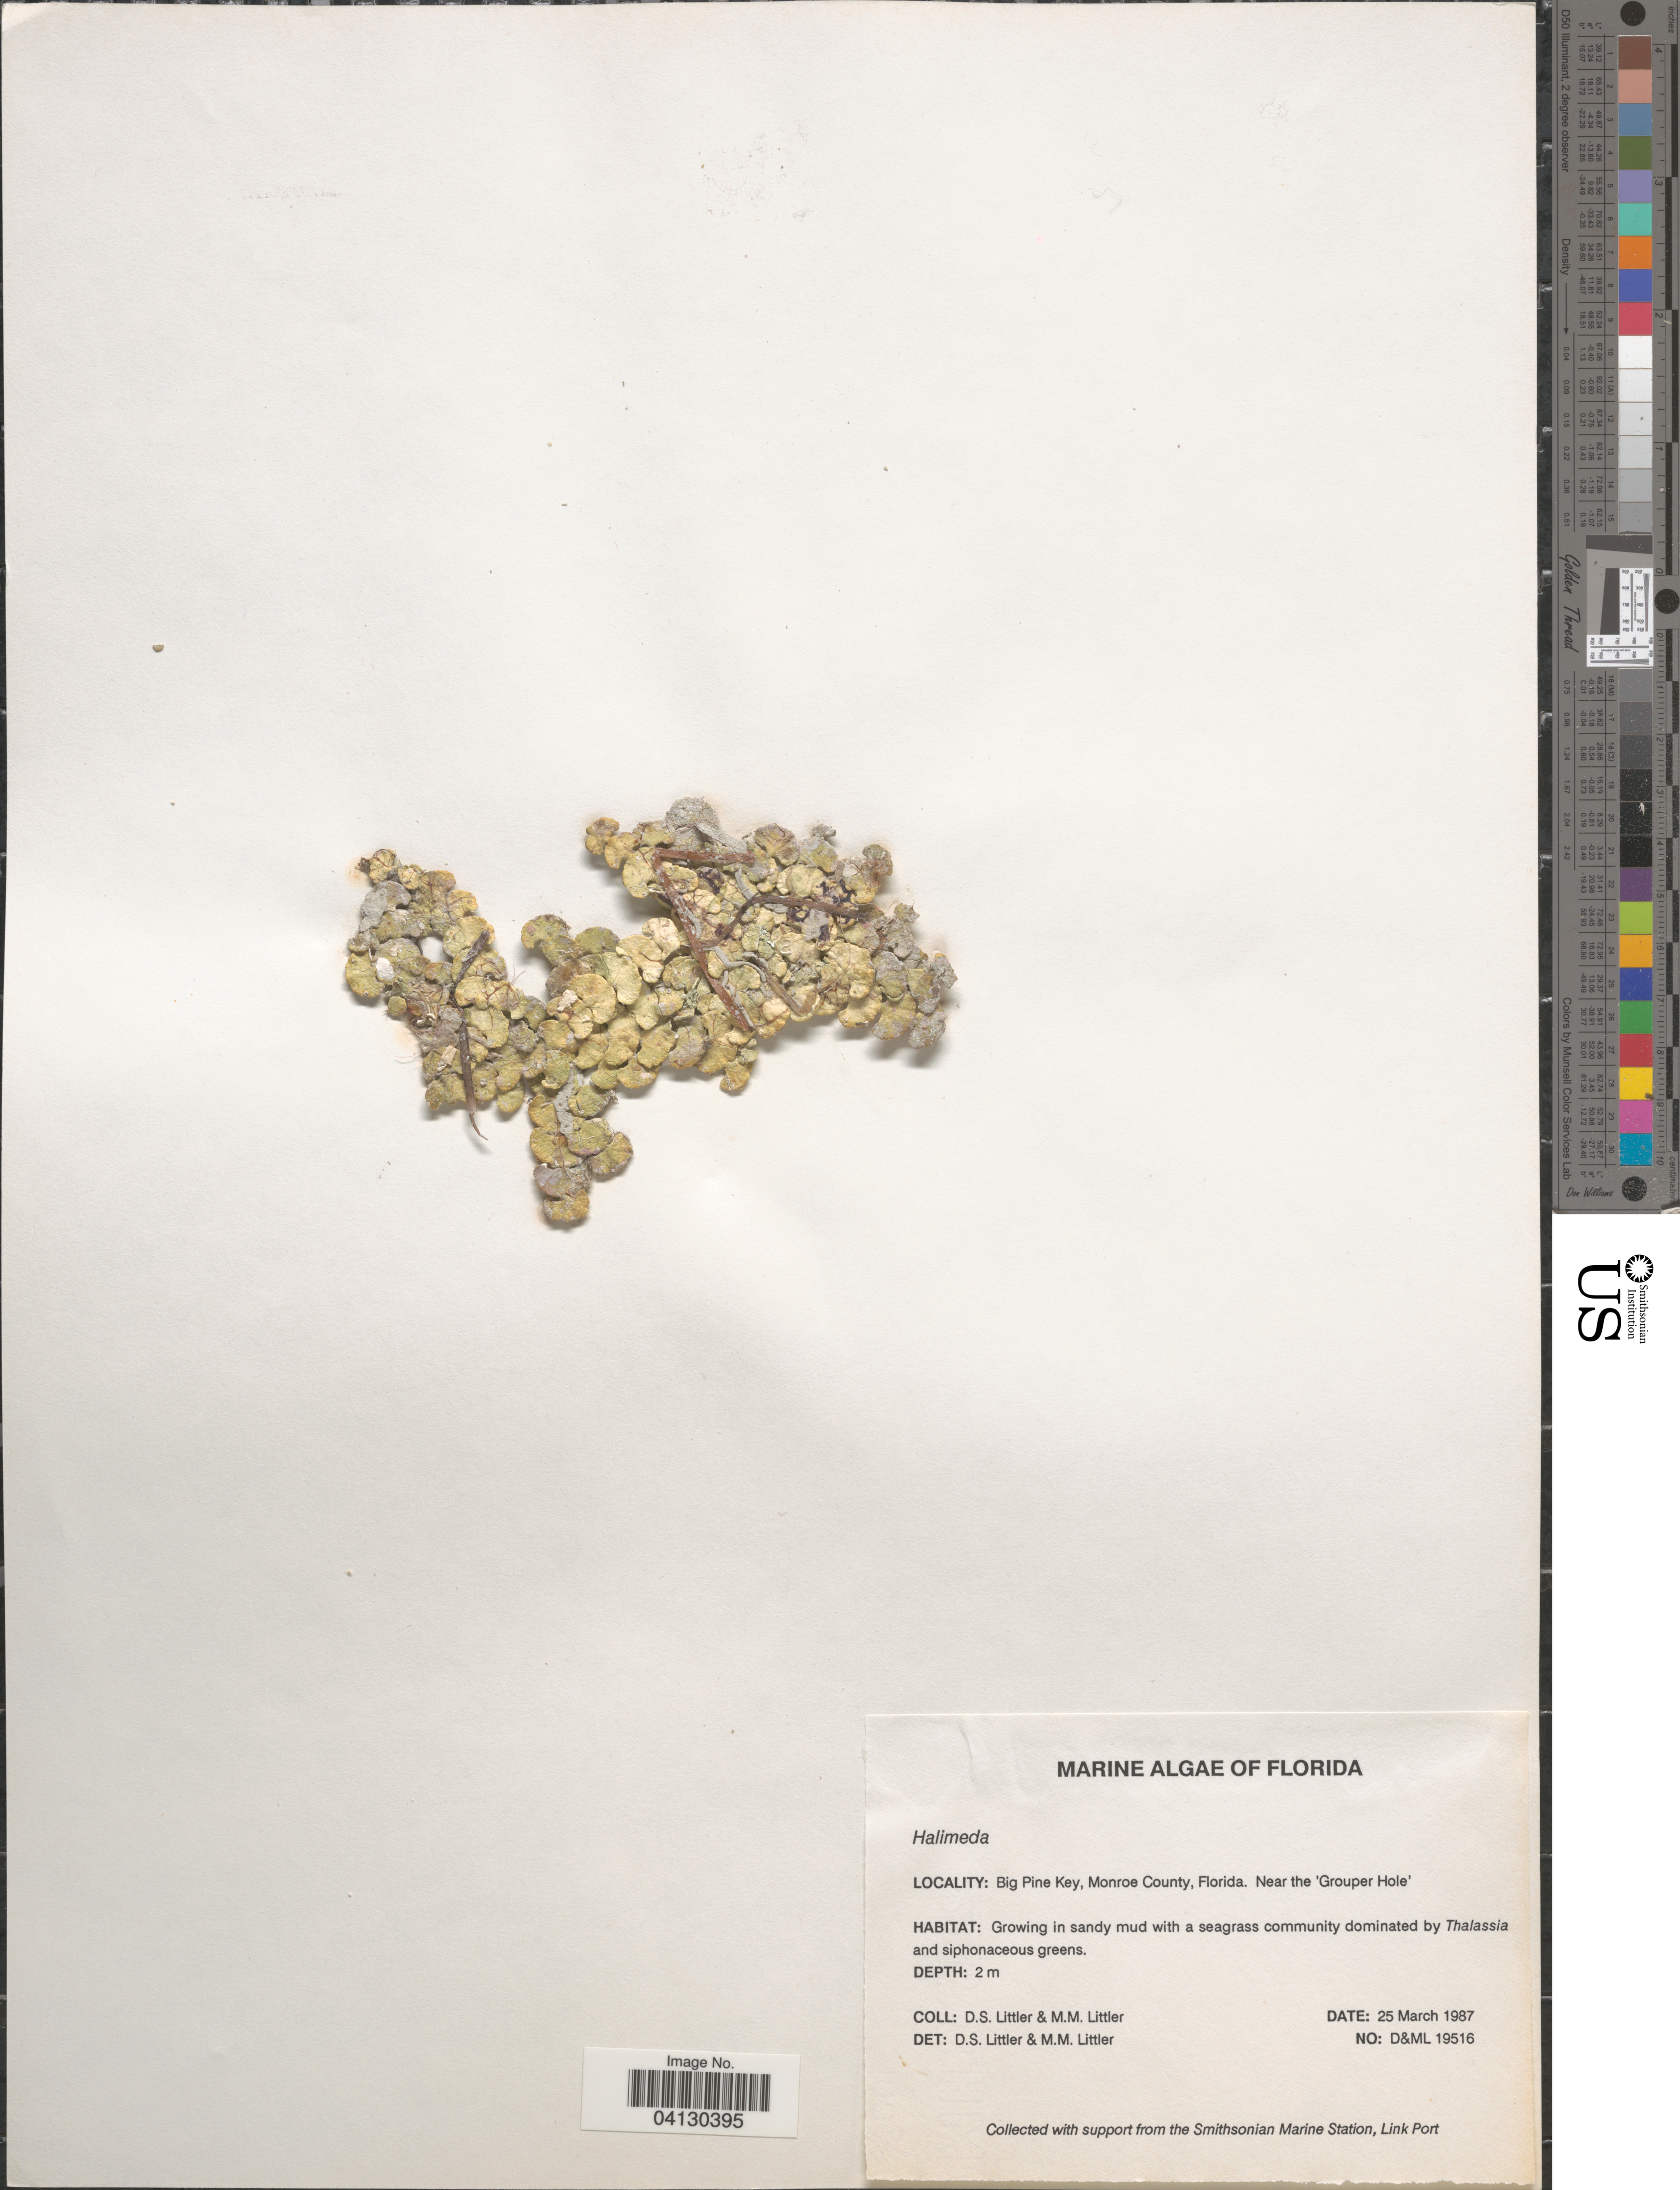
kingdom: Plantae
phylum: Chlorophyta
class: Ulvophyceae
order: Bryopsidales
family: Halimedaceae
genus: Halimeda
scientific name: Halimeda sp.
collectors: D. S. Littler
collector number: D&ML19516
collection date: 1987-03-25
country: United States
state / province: Florida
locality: Big Pine Key, Monroe County. Near the 'Grouper Hole'.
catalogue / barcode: US 328994